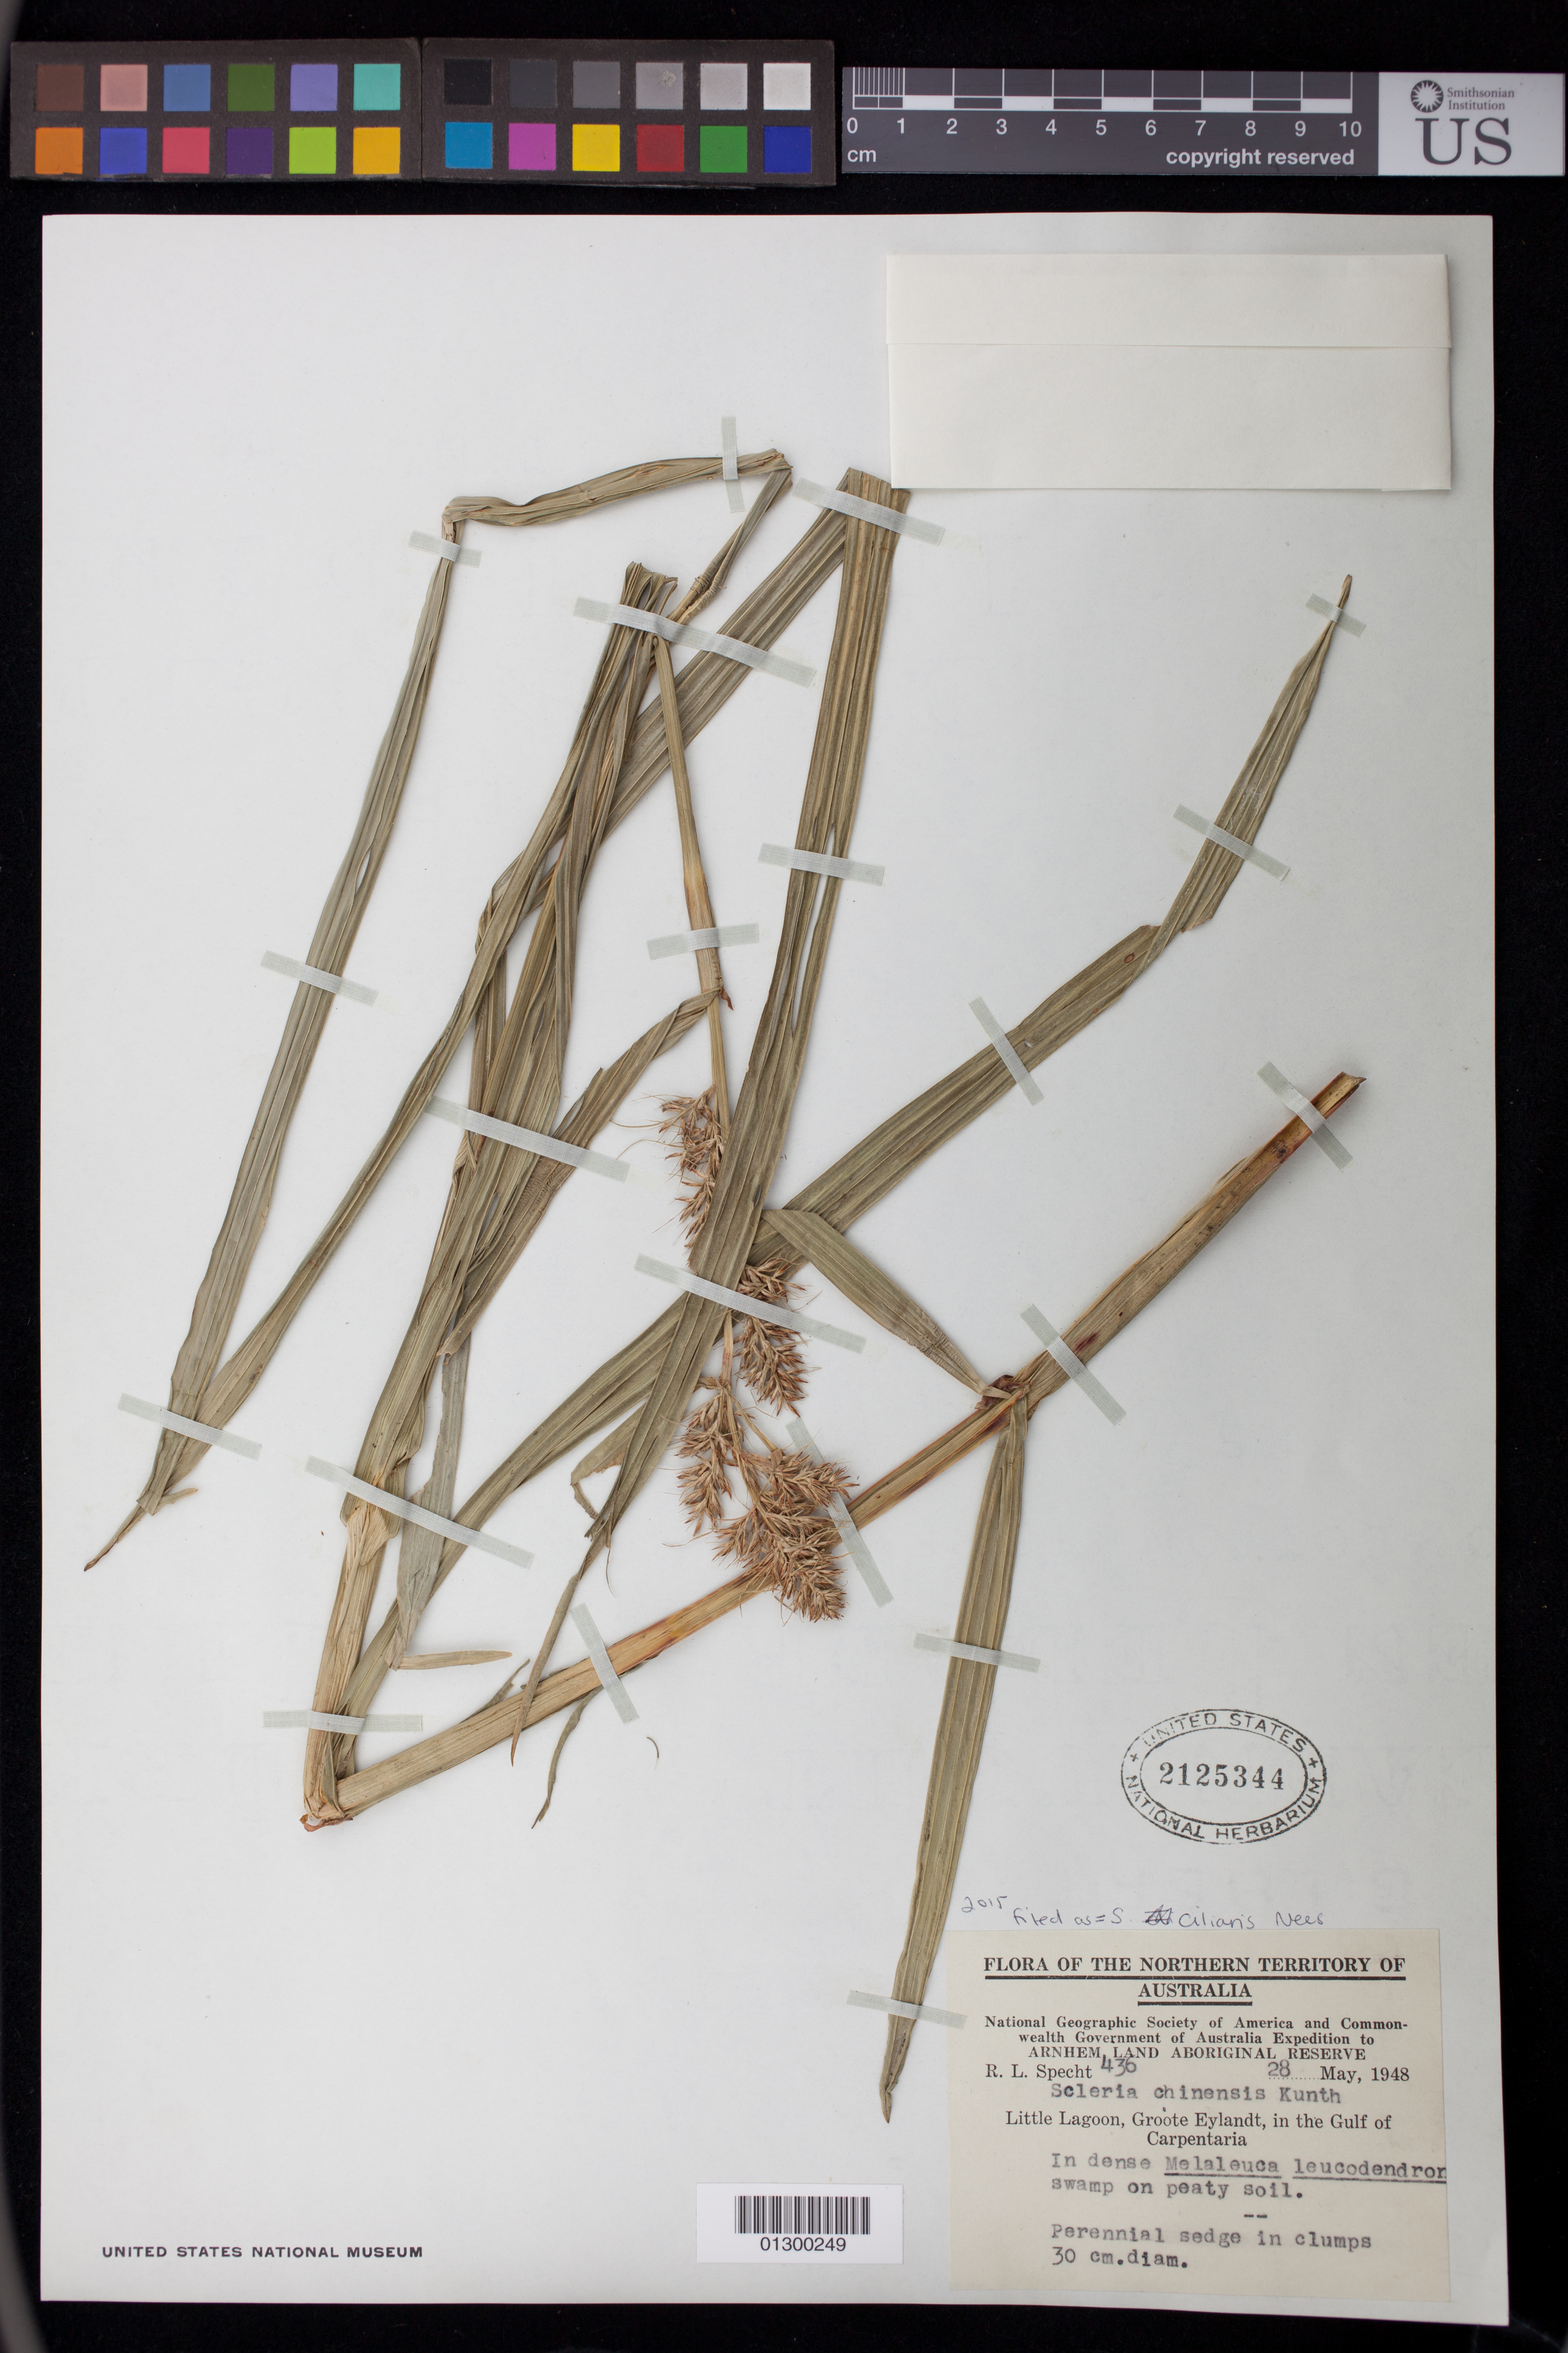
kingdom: Plantae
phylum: Tracheophyta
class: Liliopsida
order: Poales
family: Cyperaceae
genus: Scleria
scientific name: Scleria ciliaris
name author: Nees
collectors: R. L. Specht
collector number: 436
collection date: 1948-05-28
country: Australia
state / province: Northern Territory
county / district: East Arnhem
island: Groote Eylandt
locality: Little Lagoon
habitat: In dense Melaleuca leucodendron swamp on peaty soil.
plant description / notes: Perennial sedge in clumps 30 cm. diam.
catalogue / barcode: US 2125344